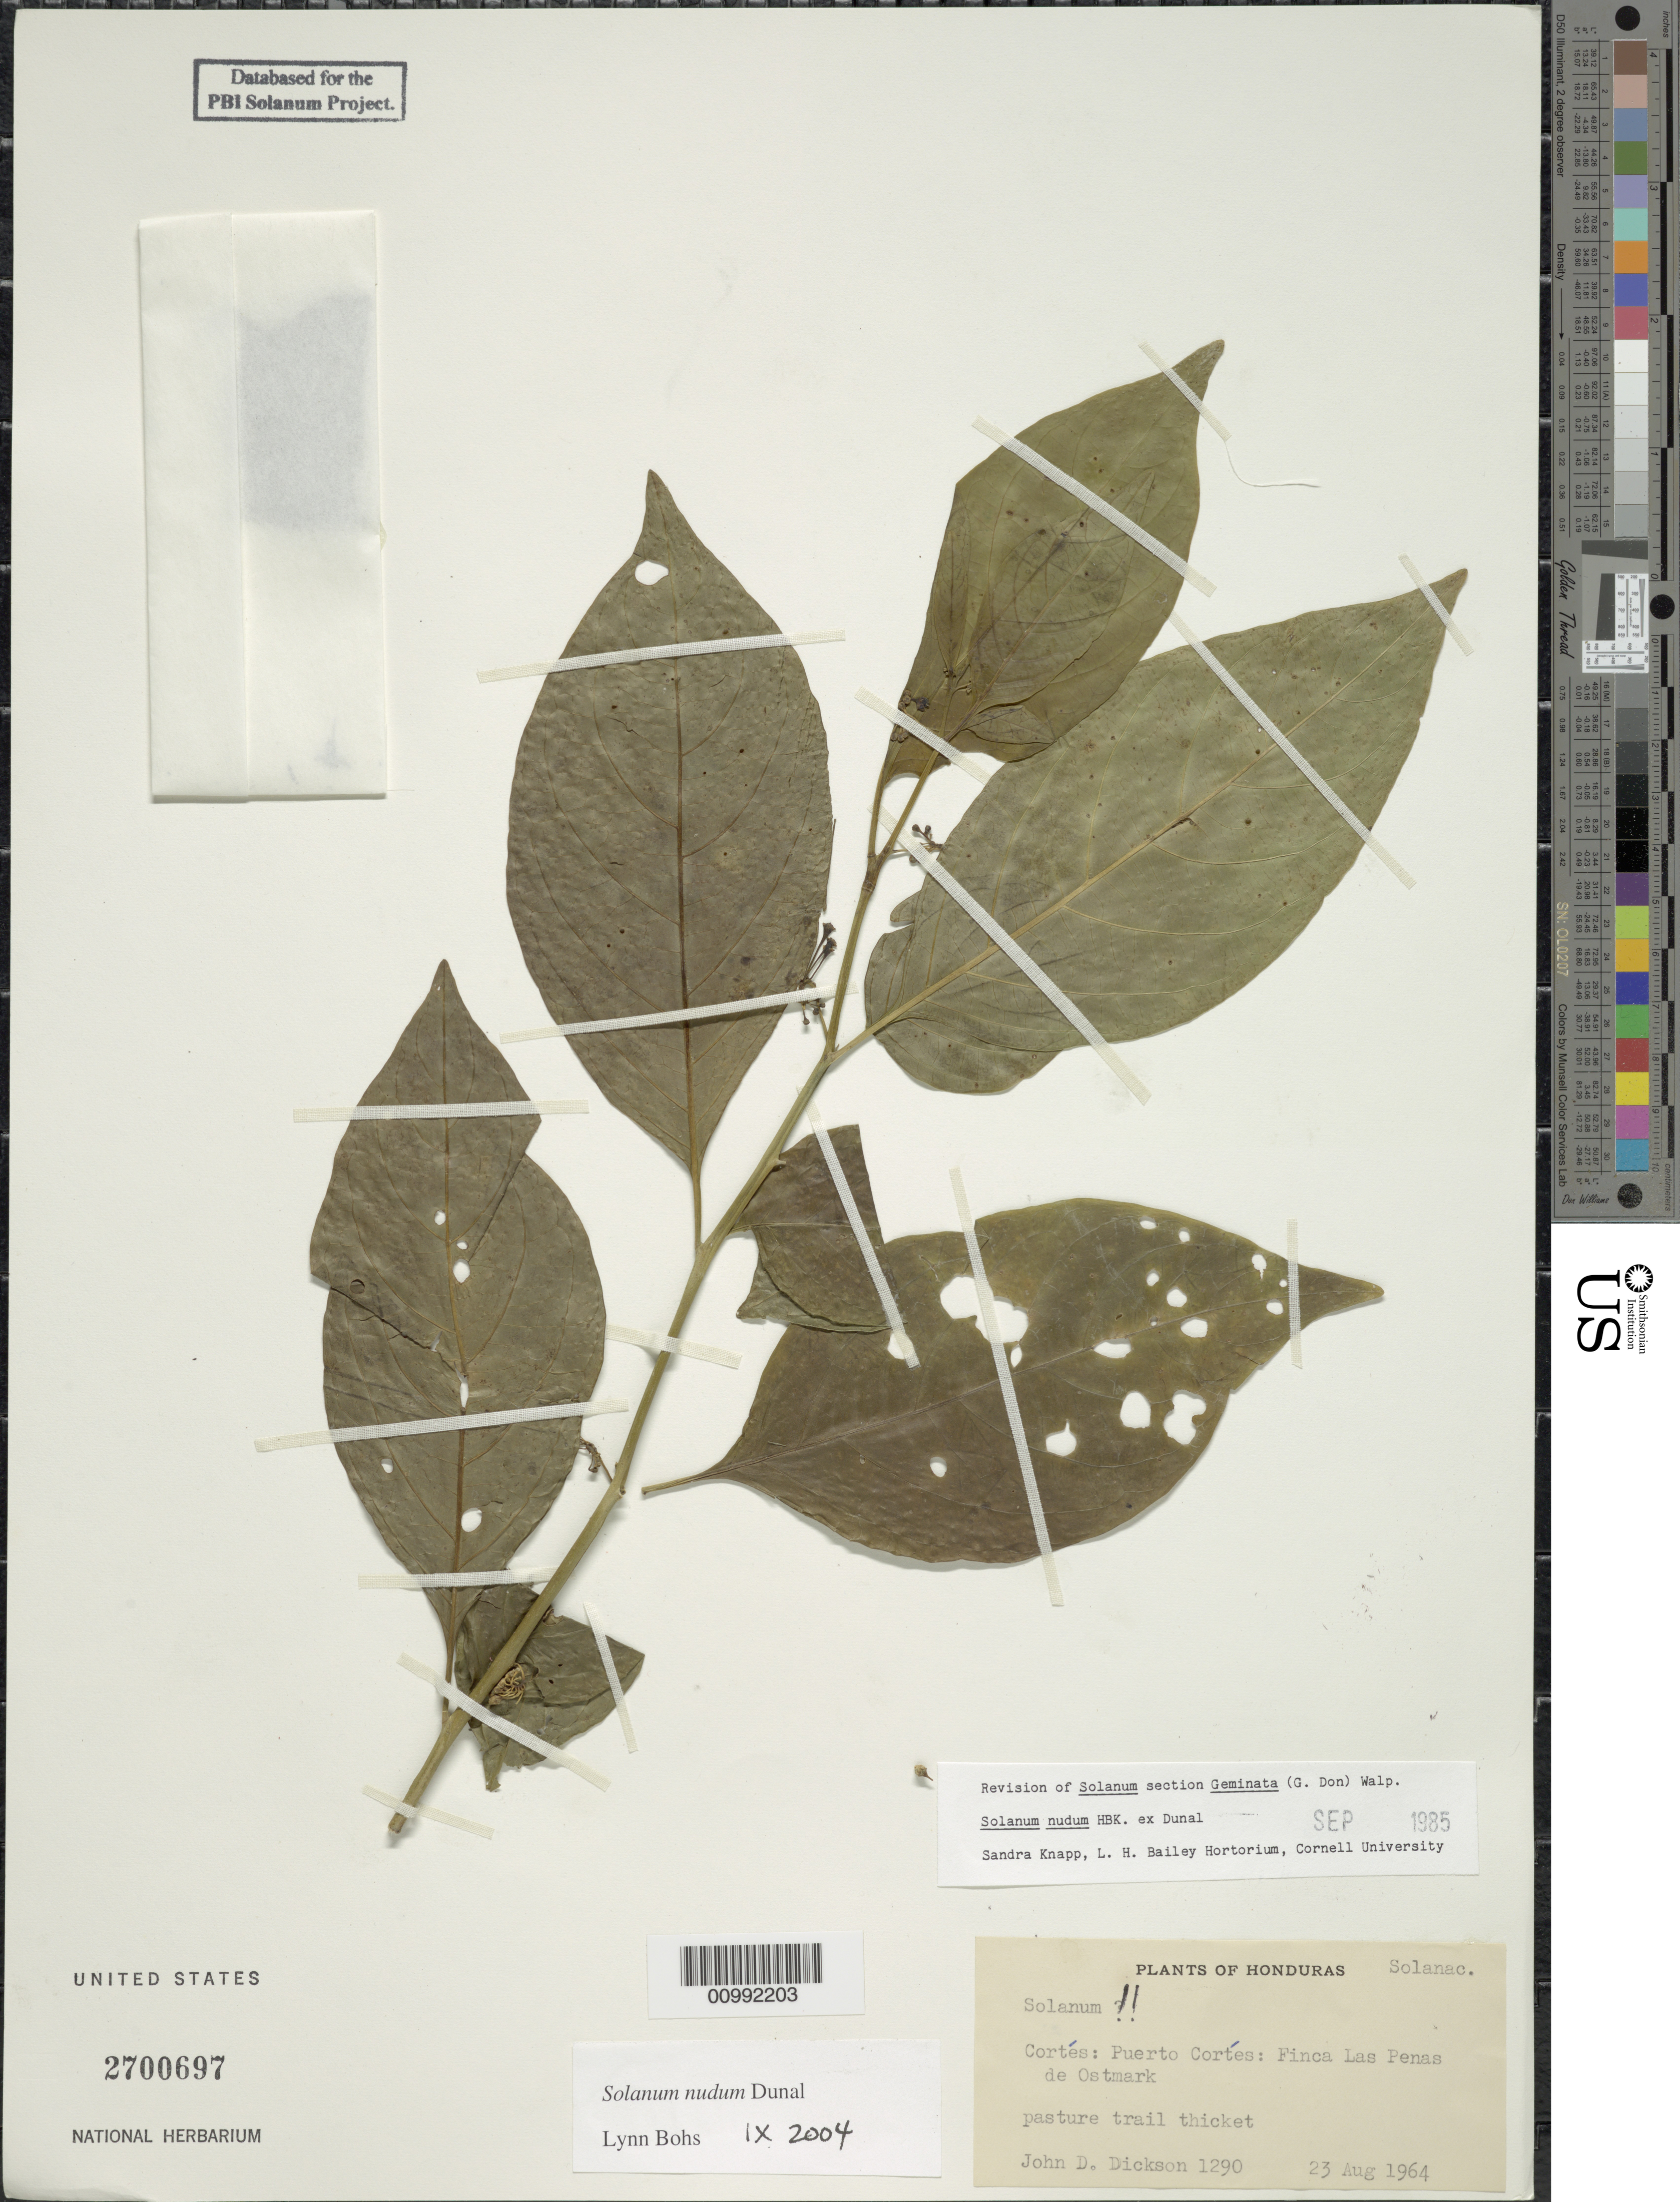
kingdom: Plantae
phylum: Tracheophyta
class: Magnoliopsida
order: Solanales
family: Solanaceae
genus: Solanum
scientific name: Solanum nudum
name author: Dunal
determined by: Bohs, L. A.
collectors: J. Dickson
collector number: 1290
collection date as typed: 23 Aug 1964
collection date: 1964-08-23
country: Honduras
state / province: Cortés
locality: Puerto Cortés: Finca Las Penas de Ostmark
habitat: Pasture trail thicket.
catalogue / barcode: US 2700697